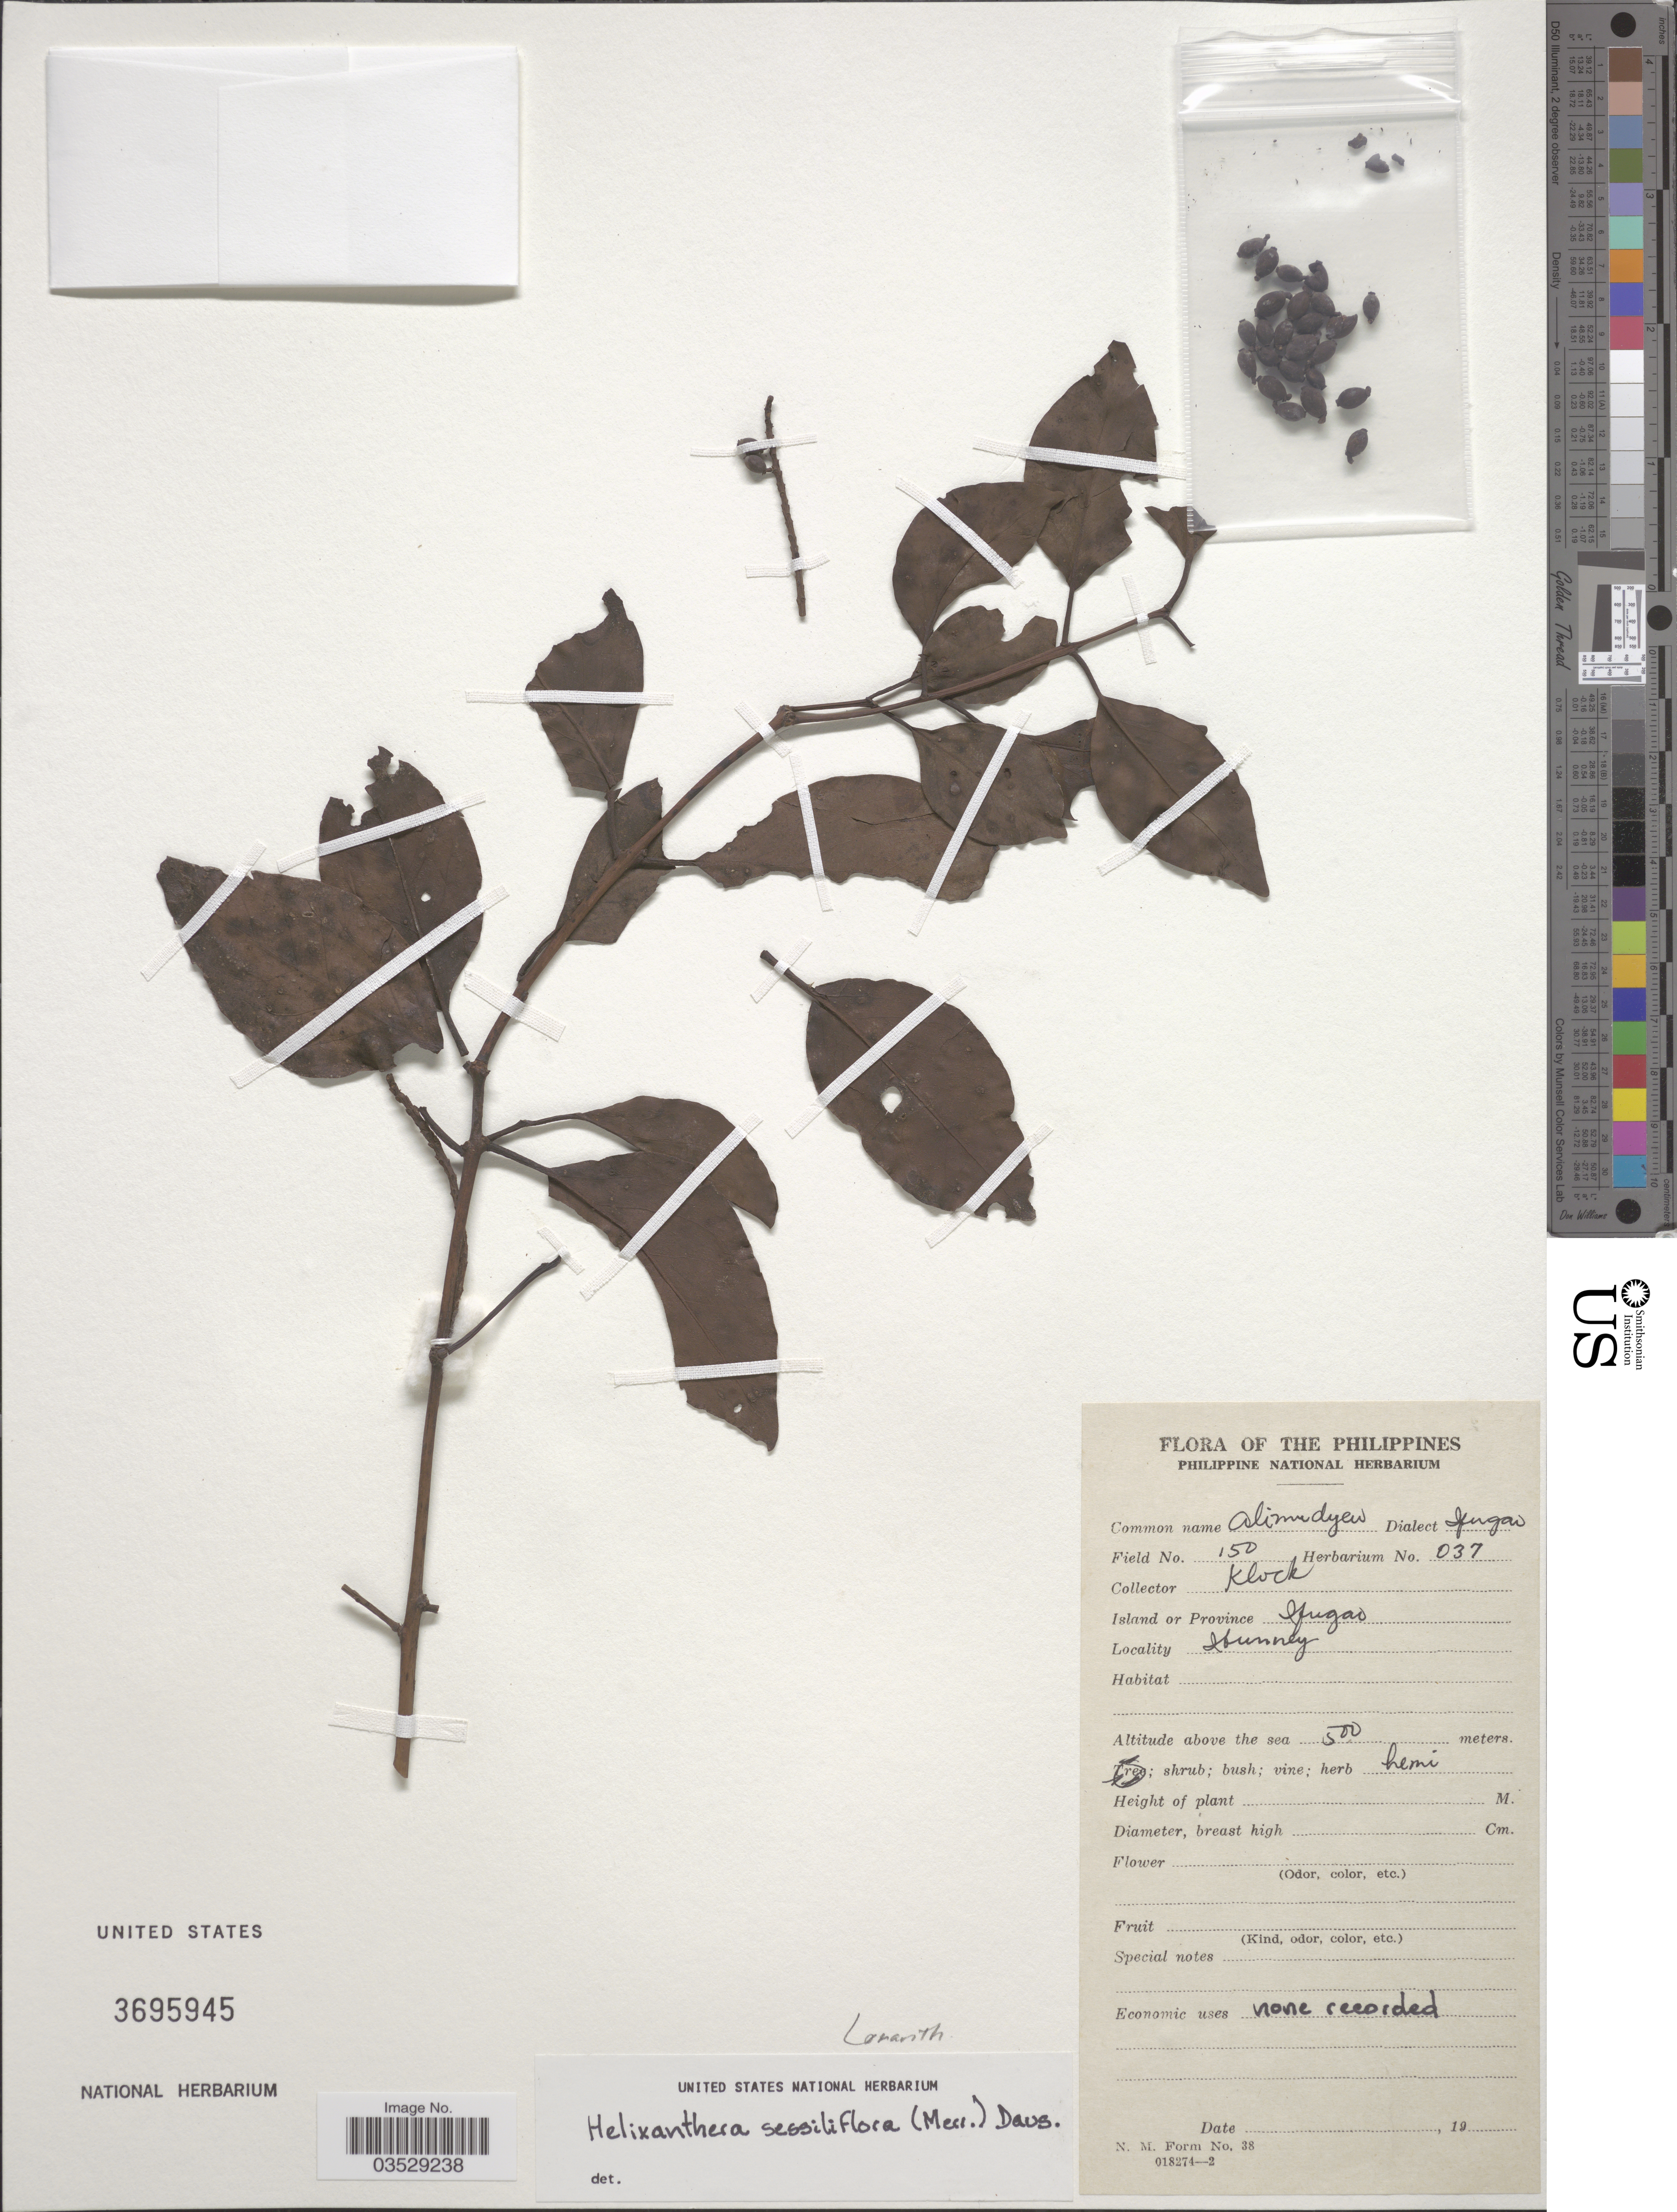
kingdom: Plantae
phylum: Tracheophyta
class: Magnoliopsida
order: Santalales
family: Loranthaceae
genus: Helixanthera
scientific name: Helixanthera sessiliflora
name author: (Merr.) Danser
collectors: Klock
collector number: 150/037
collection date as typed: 19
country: Philippines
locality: Province Ifugao. Ibunney.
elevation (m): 500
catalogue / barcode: US 3695945